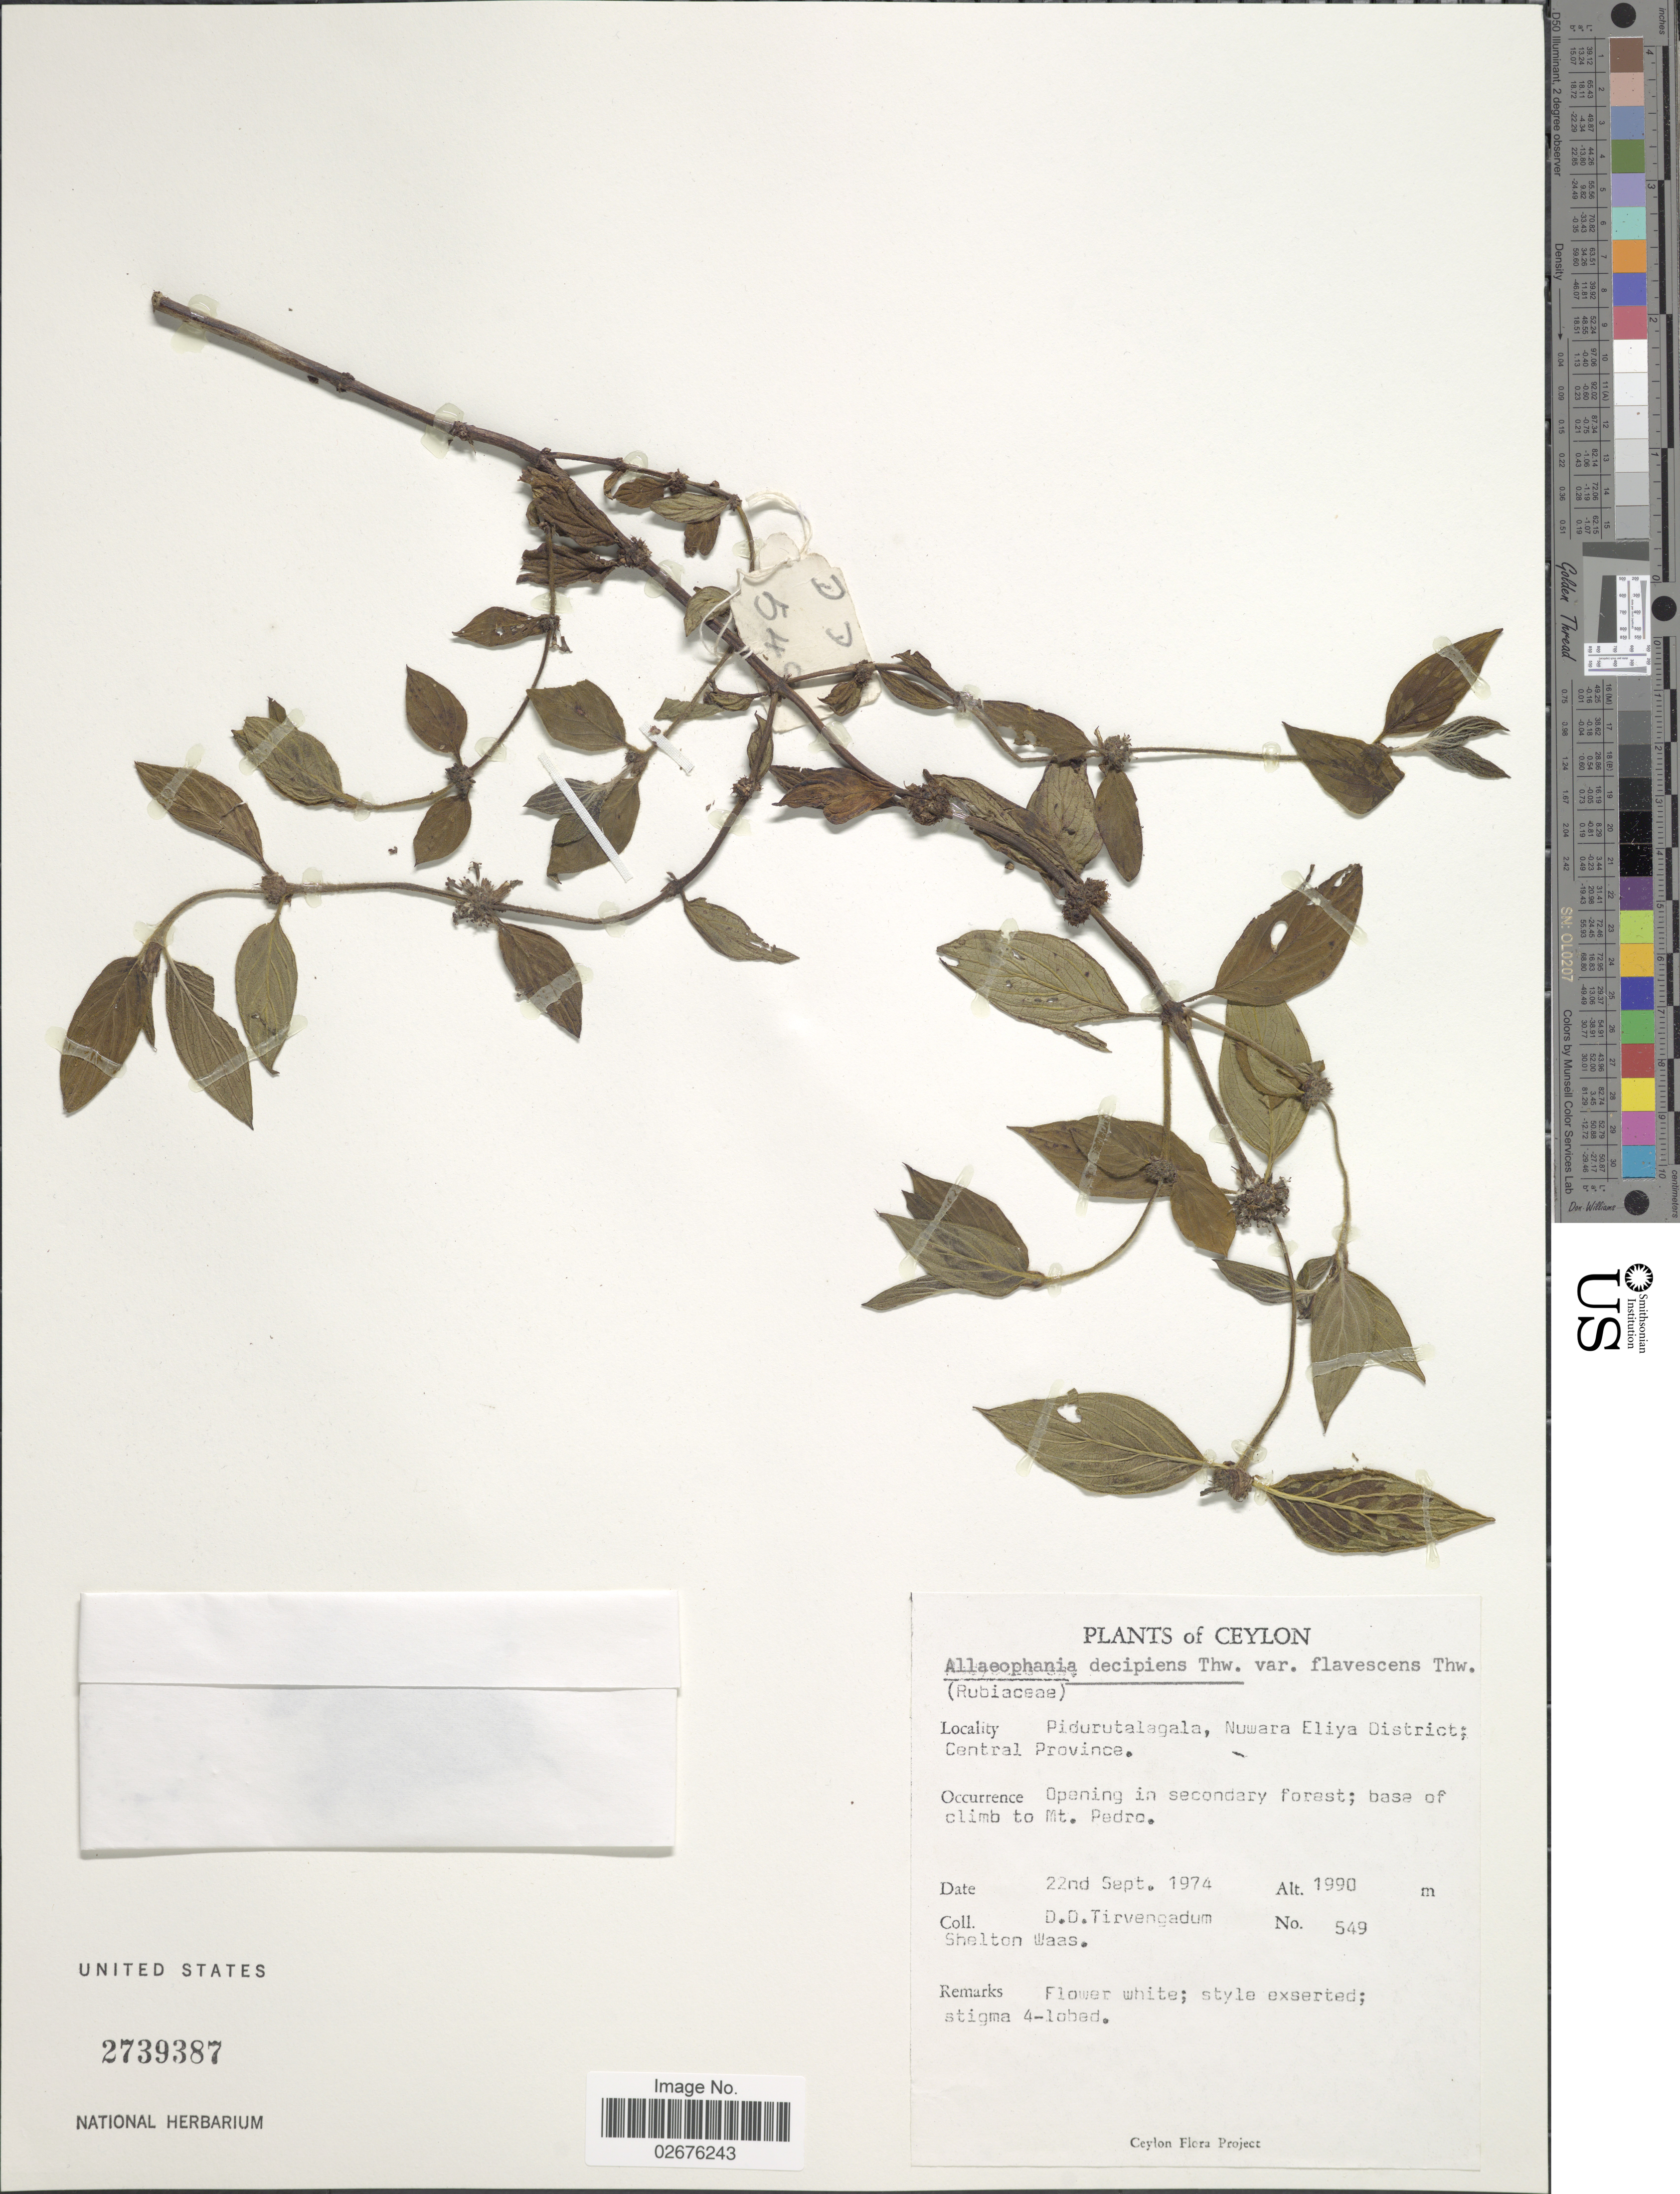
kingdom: Plantae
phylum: Tracheophyta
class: Magnoliopsida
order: Gentianales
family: Rubiaceae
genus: Allaeophania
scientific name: Allaeophania decipiens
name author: Thwaites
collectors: D. Tirvengadum & S. Waas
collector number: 549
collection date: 1974-09-22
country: Sri Lanka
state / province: Central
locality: Ceylon. Pidurutalagala, Nuwara Eliya District; Central Province. Opening in secondary forest; base of climb to Mt. Pedro.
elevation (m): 1990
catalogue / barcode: US 2739387